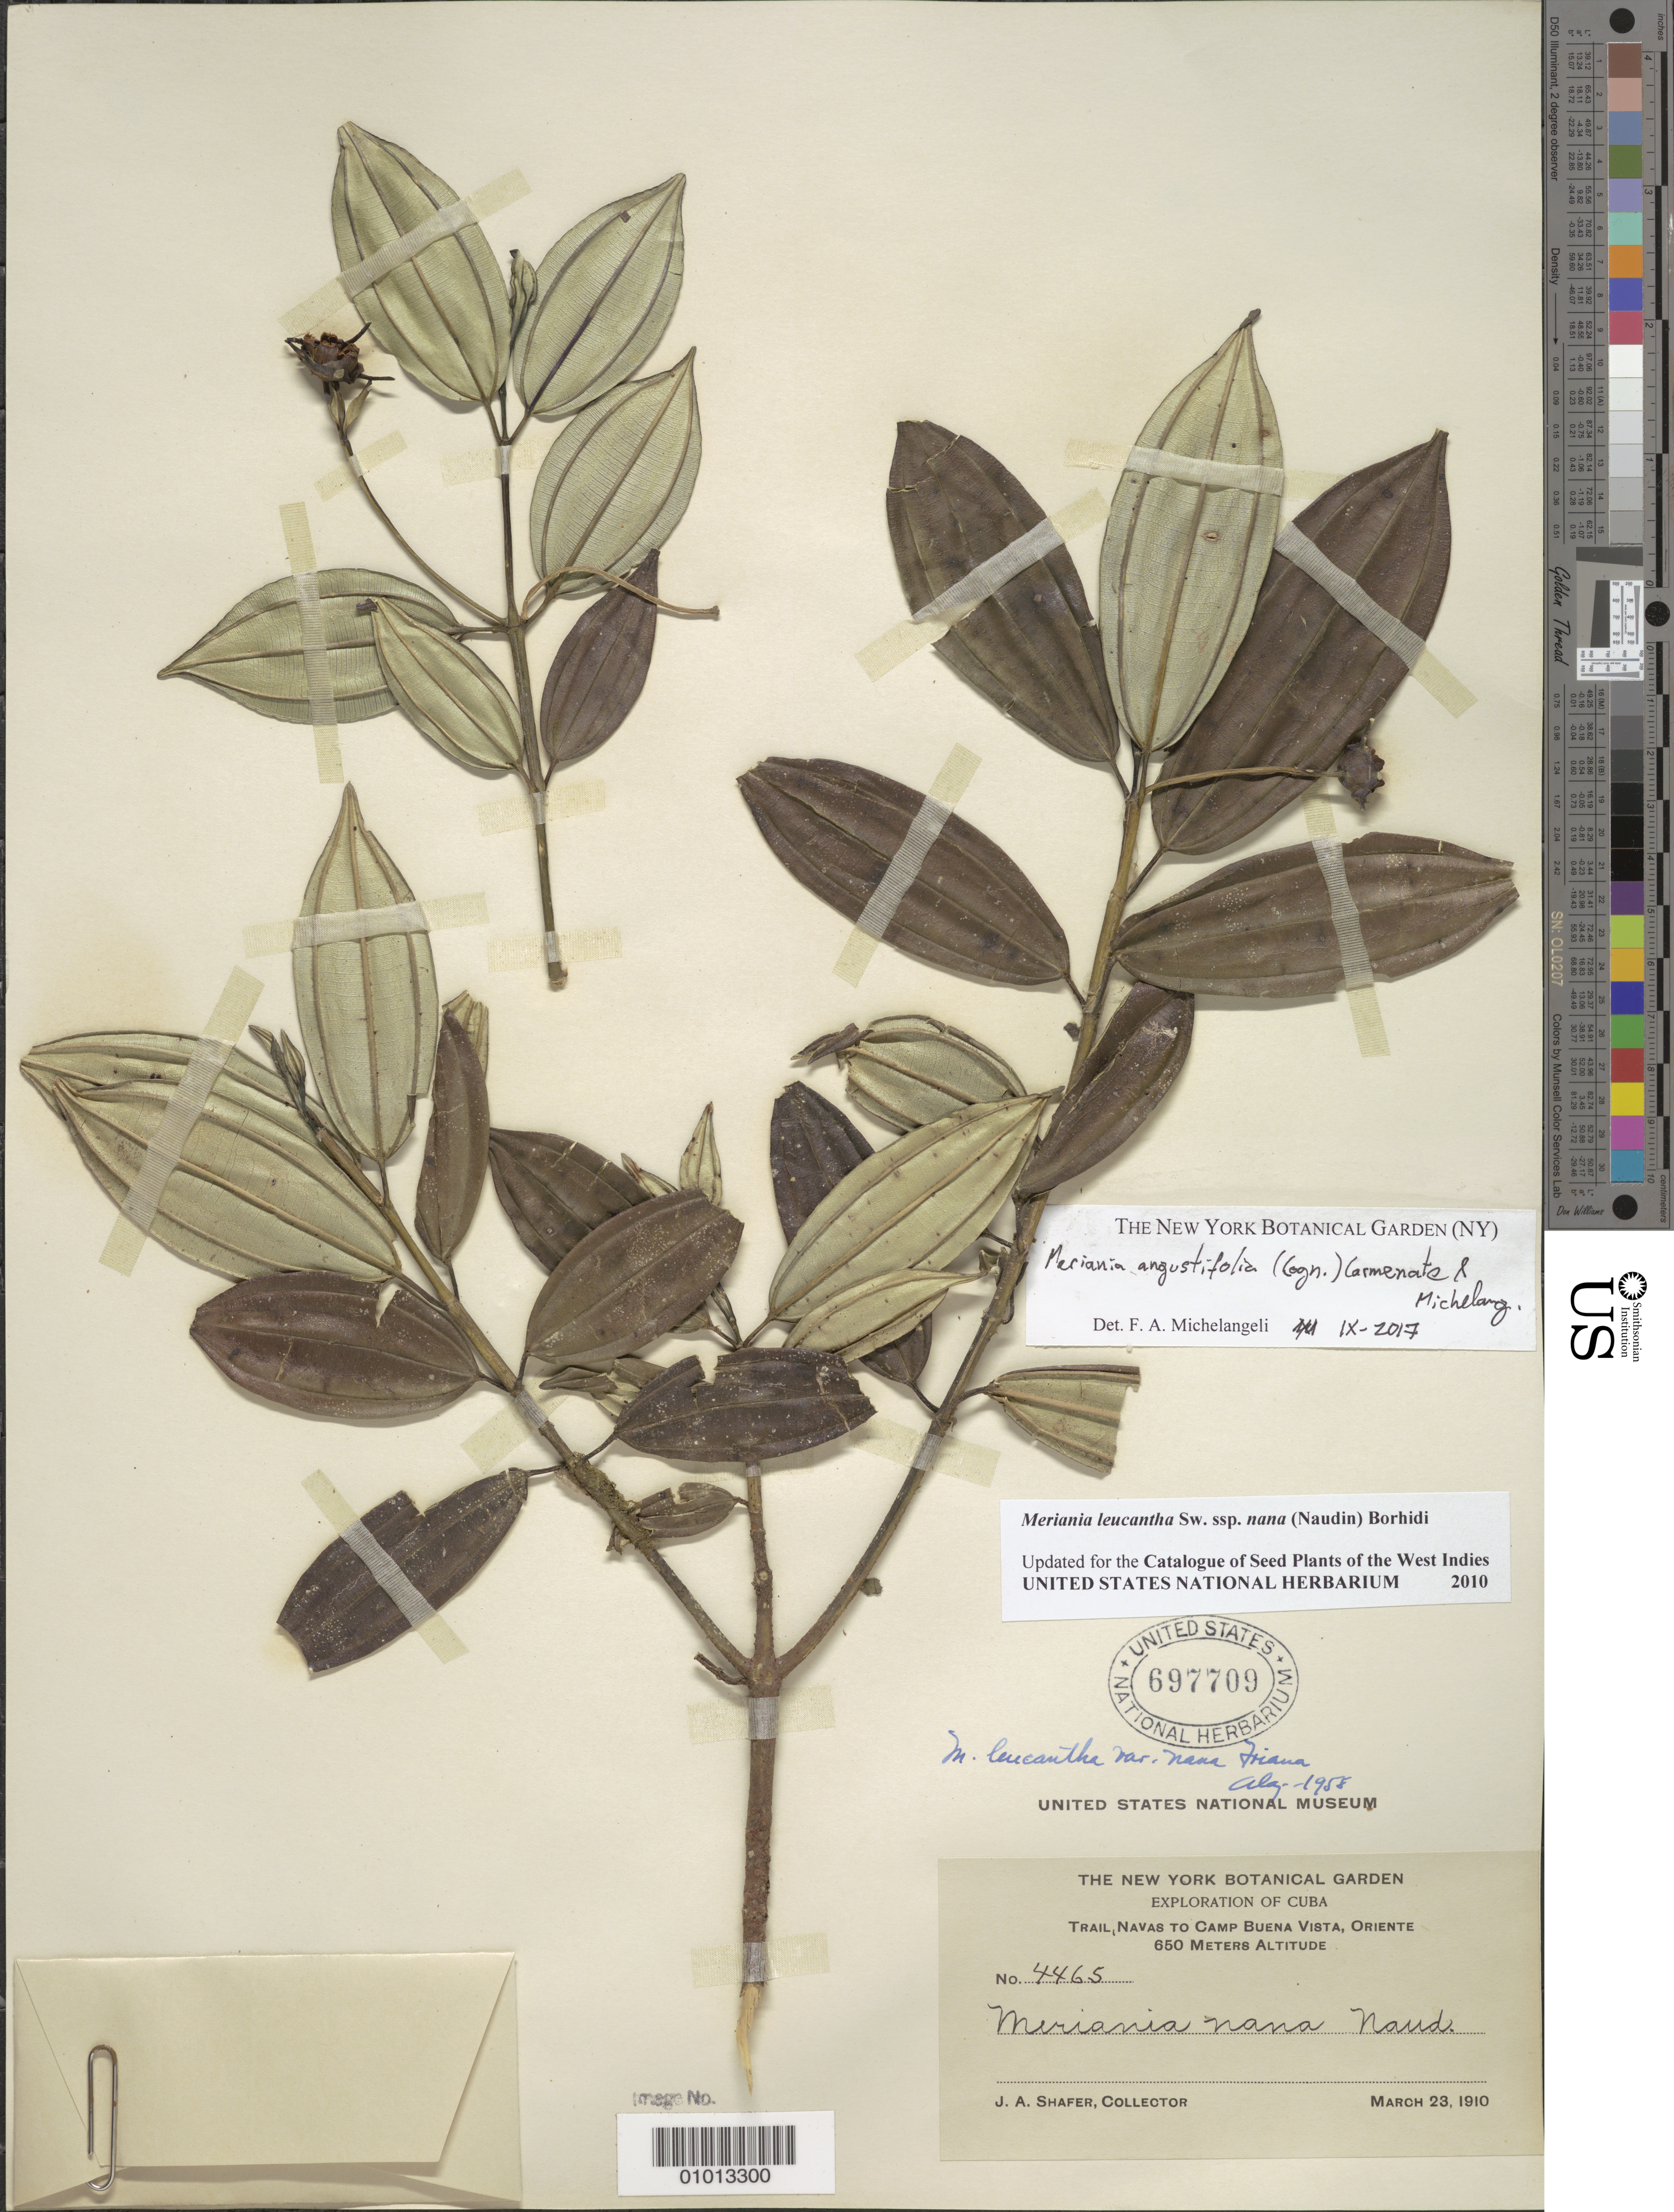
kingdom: Plantae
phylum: Tracheophyta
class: Magnoliopsida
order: Myrtales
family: Melastomataceae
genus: Meriania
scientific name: Meriania angustifolia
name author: (Cogn.) Carmenate & Michelang.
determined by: Michelangeli, F. A.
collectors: J. A. Shafer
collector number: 4465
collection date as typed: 23 Mar 1910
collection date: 1910-03-23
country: Cuba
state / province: Oriente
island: Cuba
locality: Trail Navas to Camp Buena Vista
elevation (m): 650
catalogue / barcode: US 697709